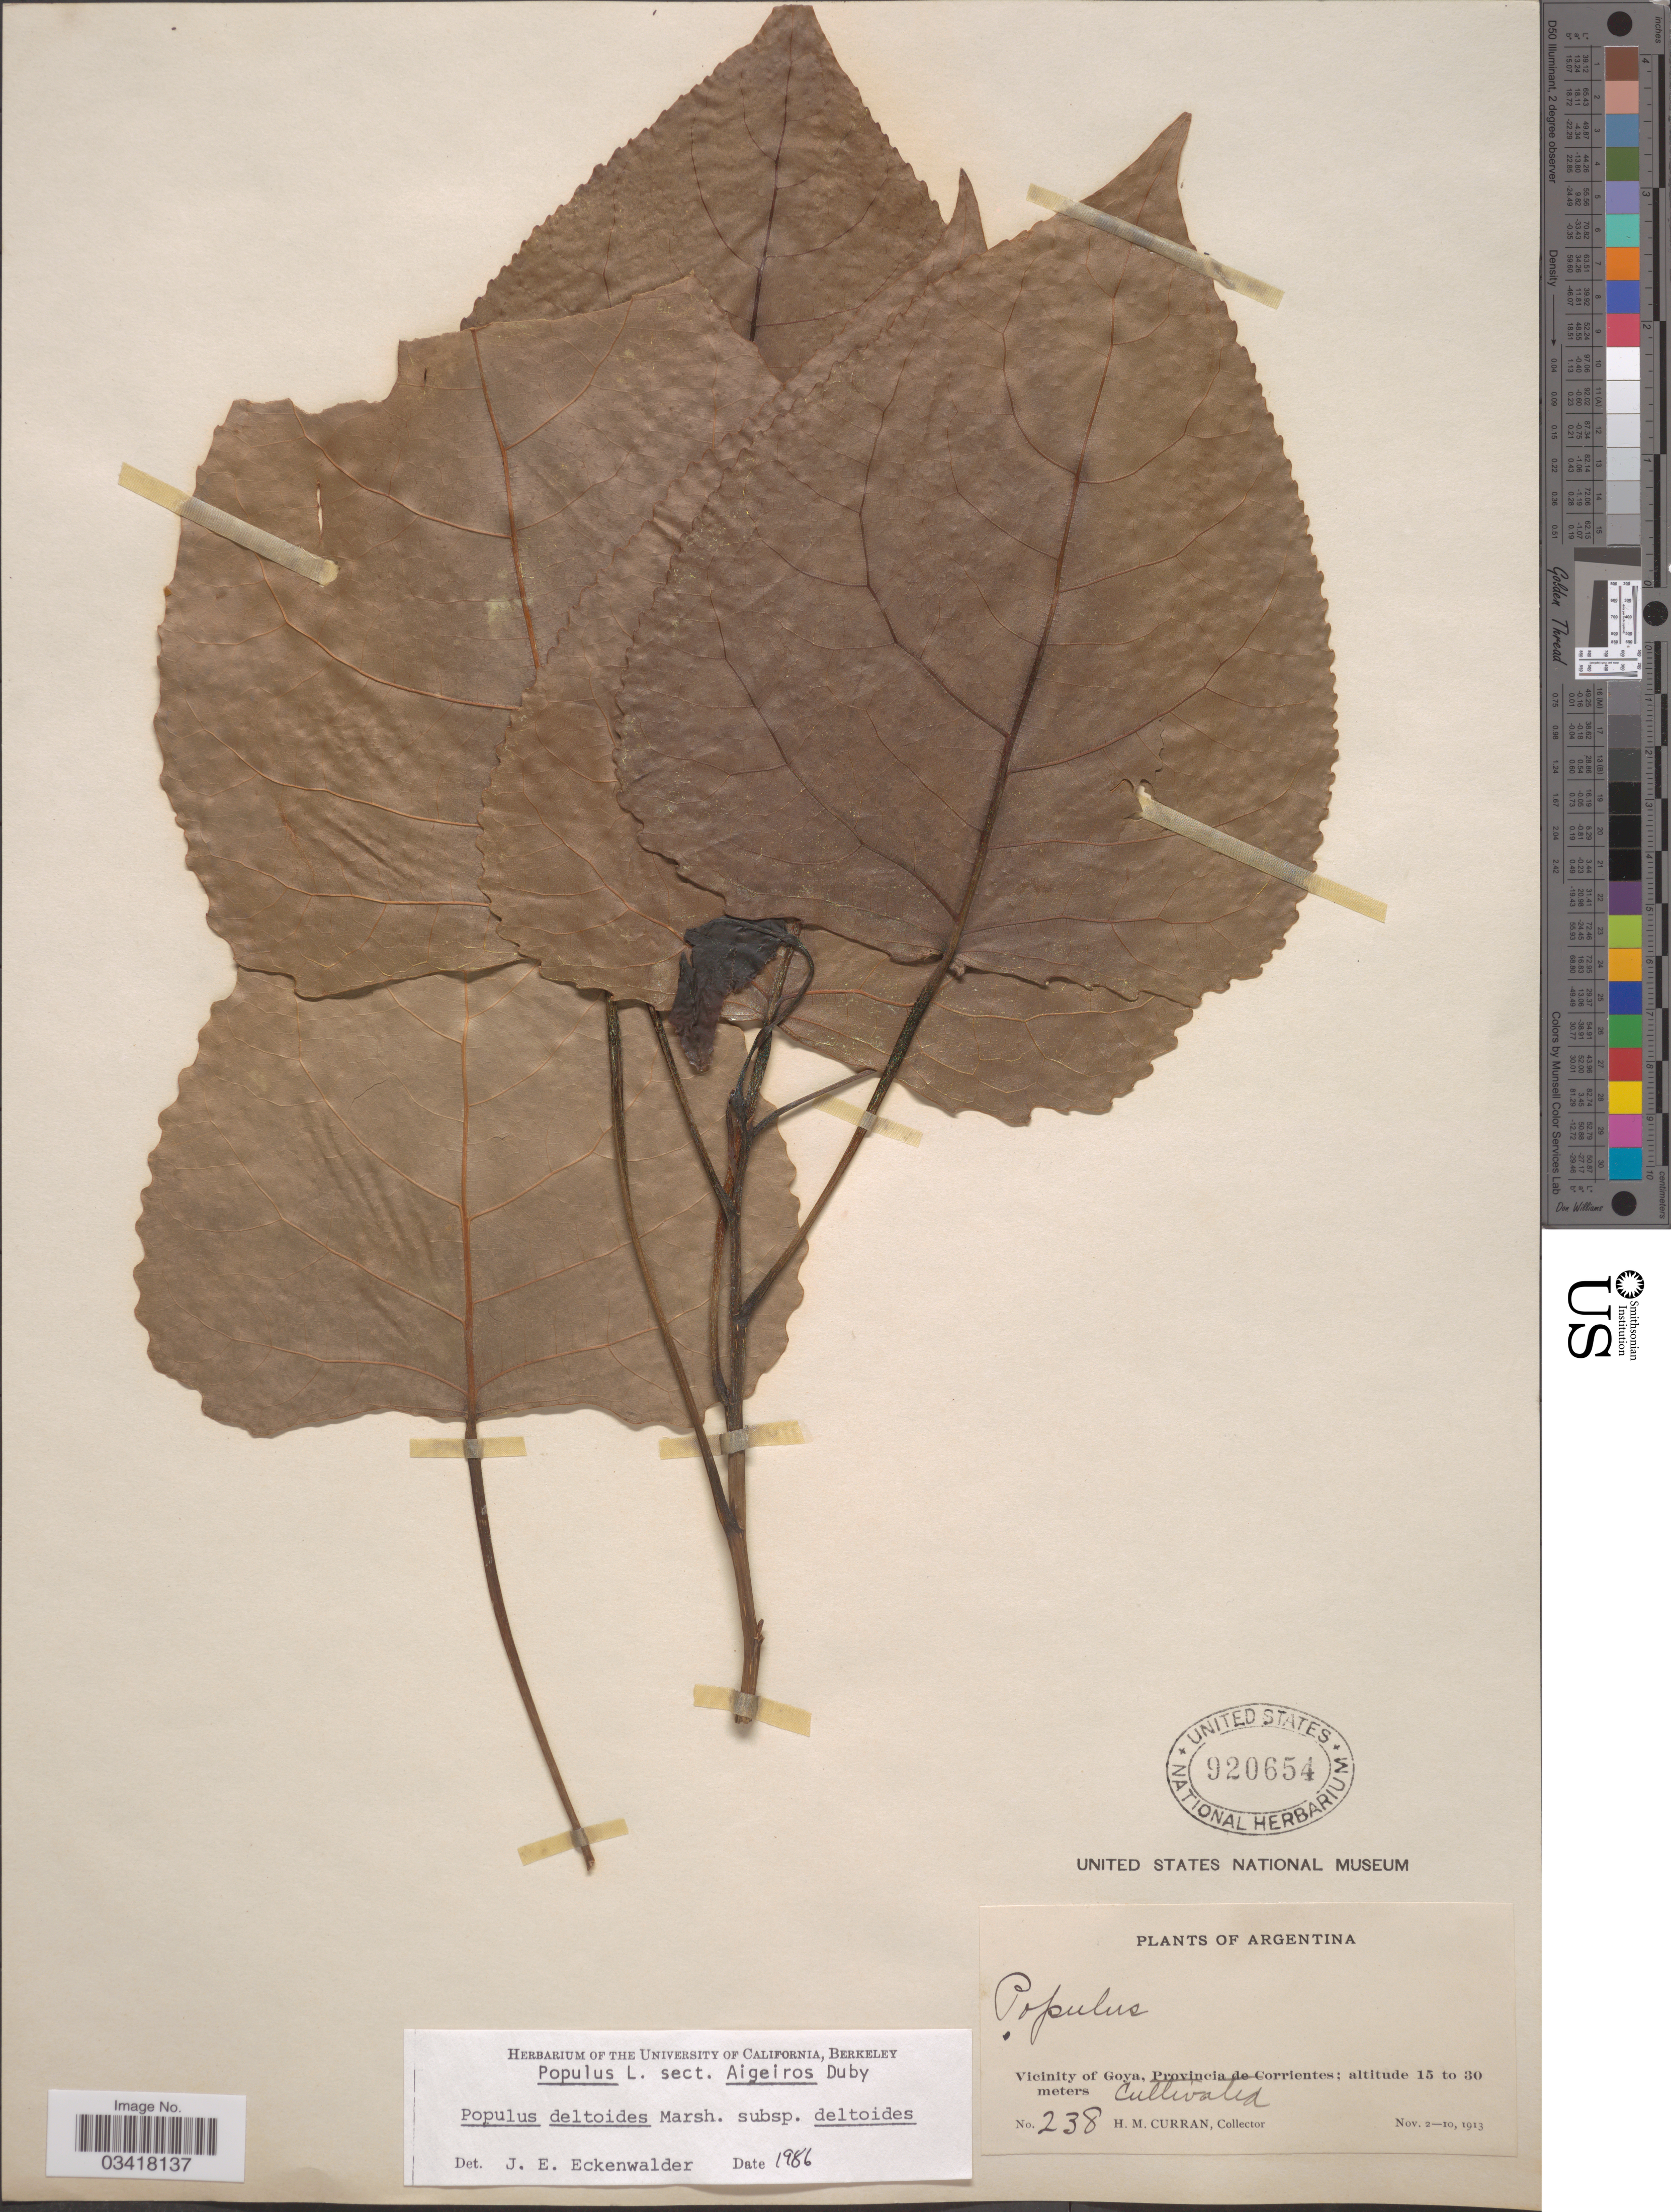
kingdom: Plantae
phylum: Tracheophyta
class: Magnoliopsida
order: Malpighiales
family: Salicaceae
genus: Populus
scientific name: Populus deltoides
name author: W. Bartram ex Marshall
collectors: H. M. Curran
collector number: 238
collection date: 1913-11-02/1913-11-10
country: Argentina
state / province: Corrientes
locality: Vicinity of Goya.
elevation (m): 15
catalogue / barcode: US 920654